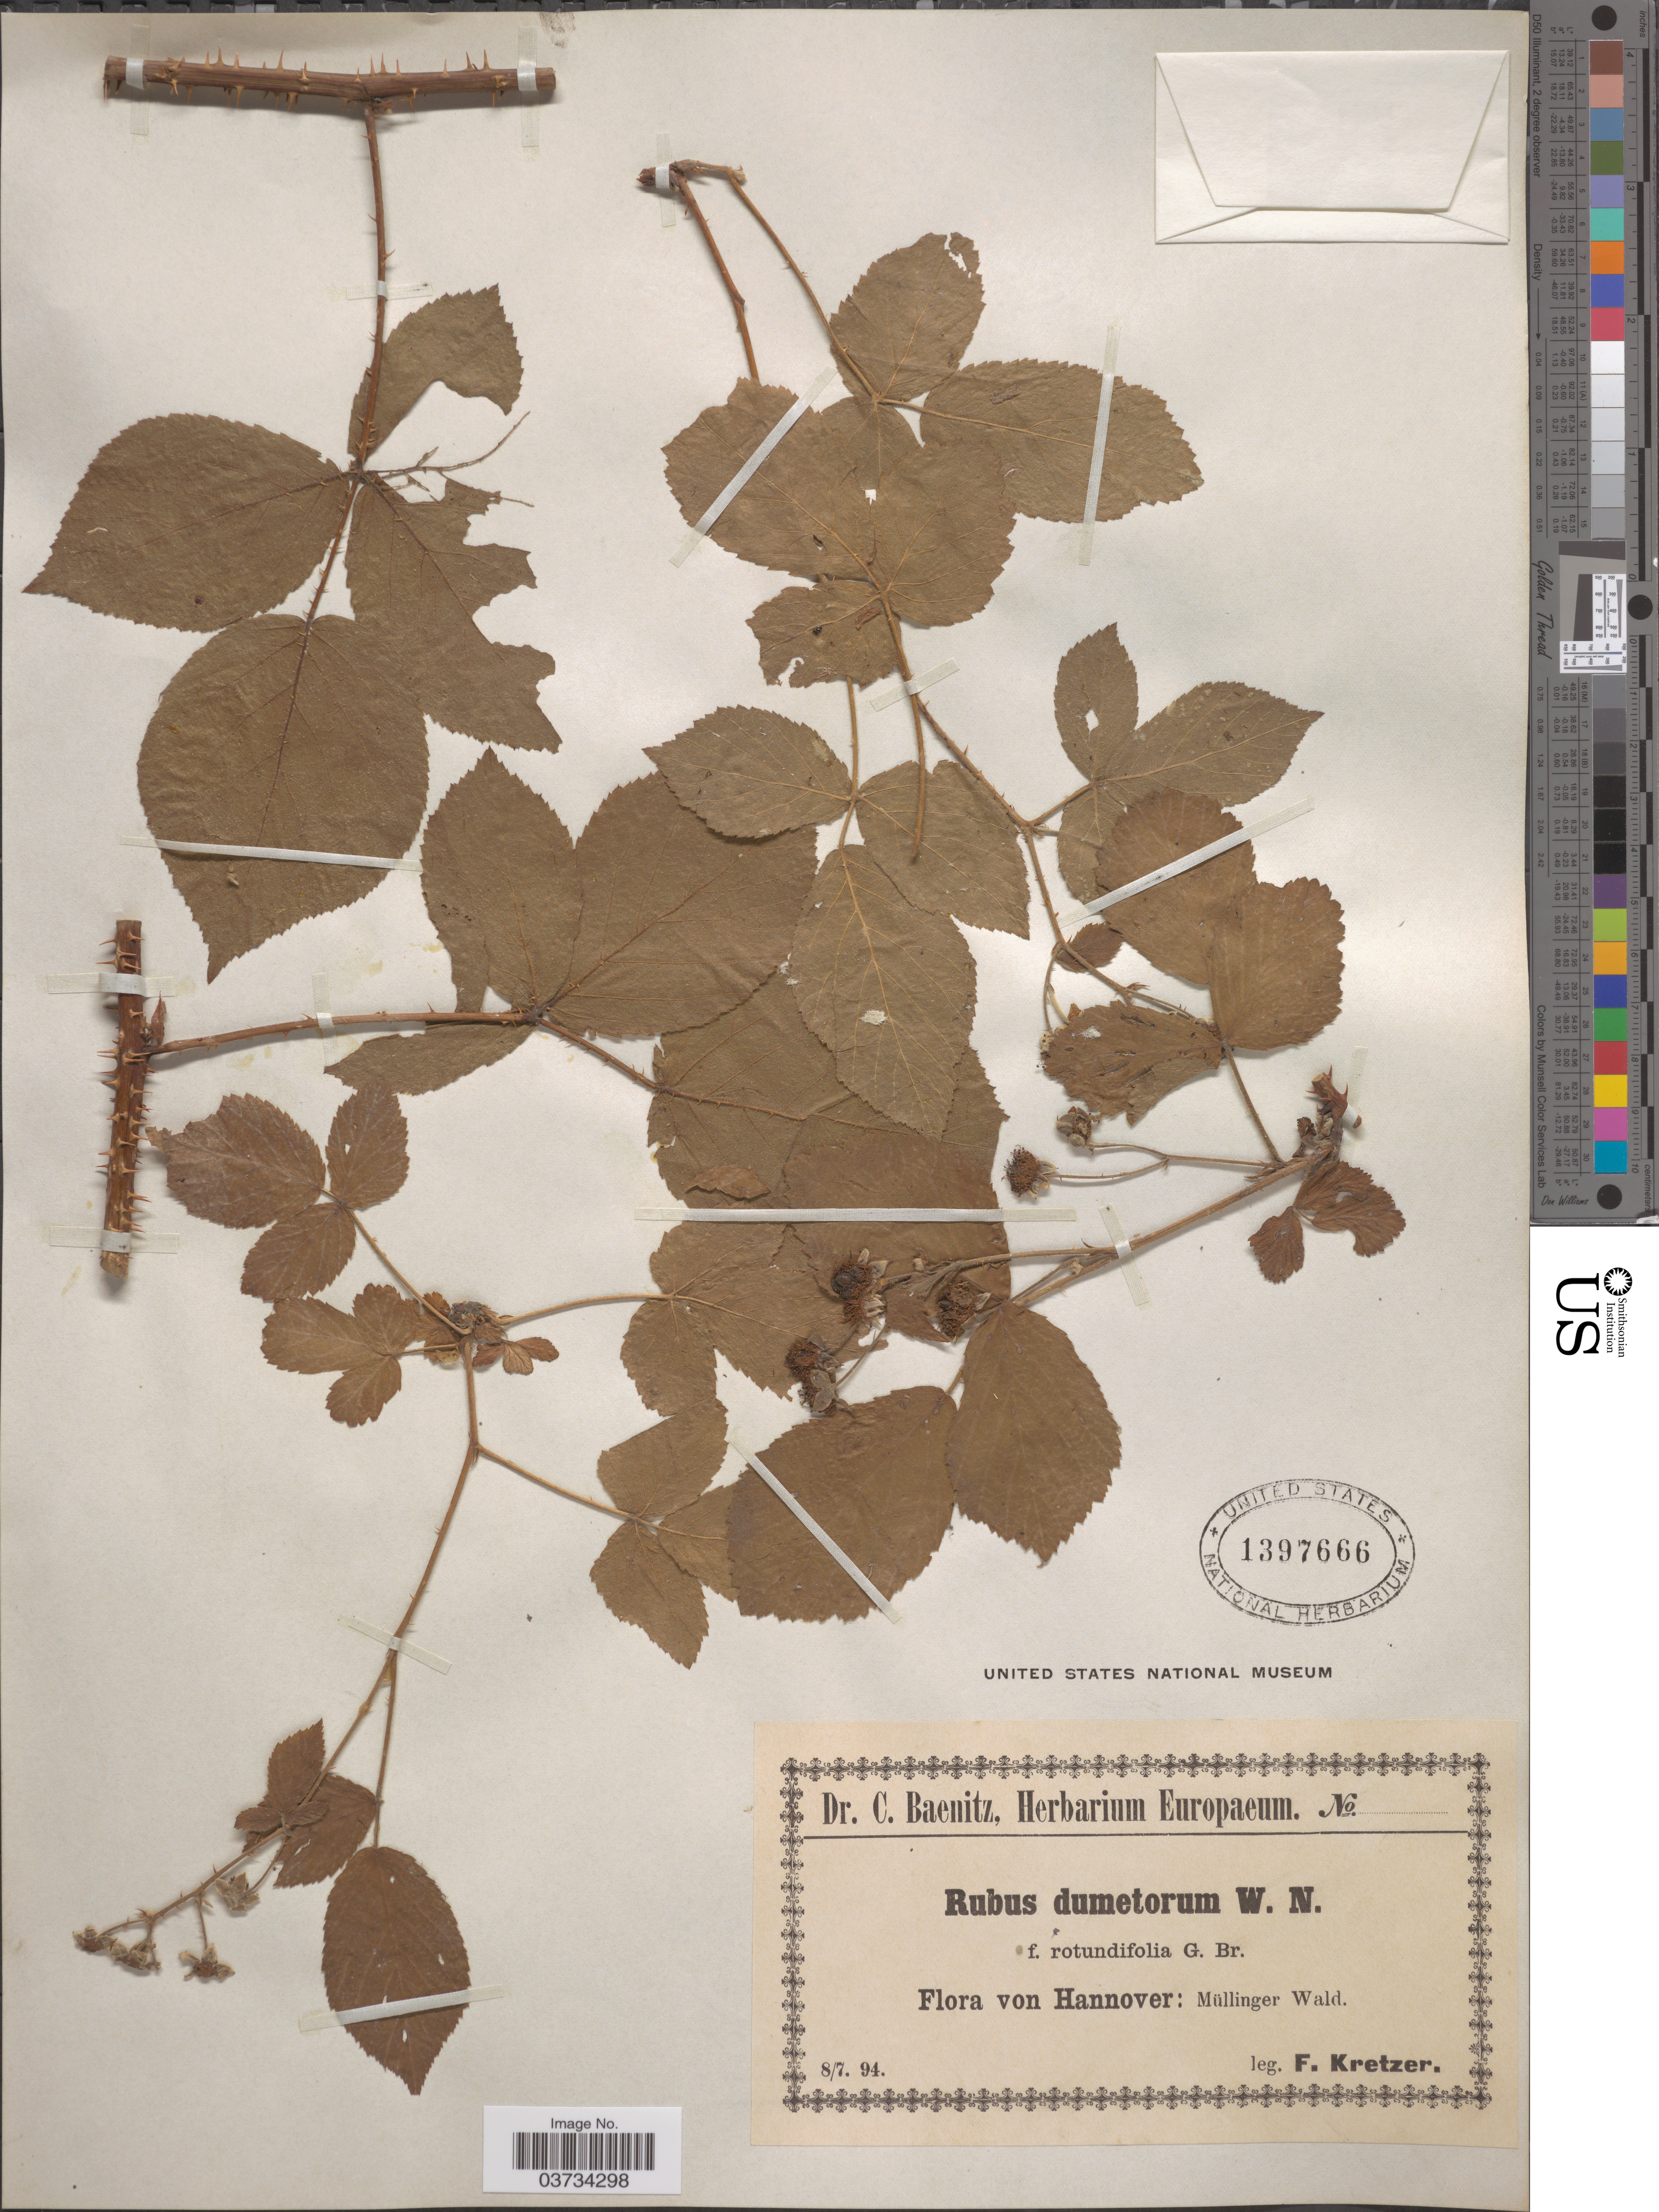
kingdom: Plantae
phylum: Tracheophyta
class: Magnoliopsida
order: Rosales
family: Rosaceae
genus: Rubus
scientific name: Rubus dumetorum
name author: Weihe ex Boenn.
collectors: F. Kretzer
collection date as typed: Transcribed d/m/y: 8/7/94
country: Germany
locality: Hannover: Müllinger Wald.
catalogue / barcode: US 1397666